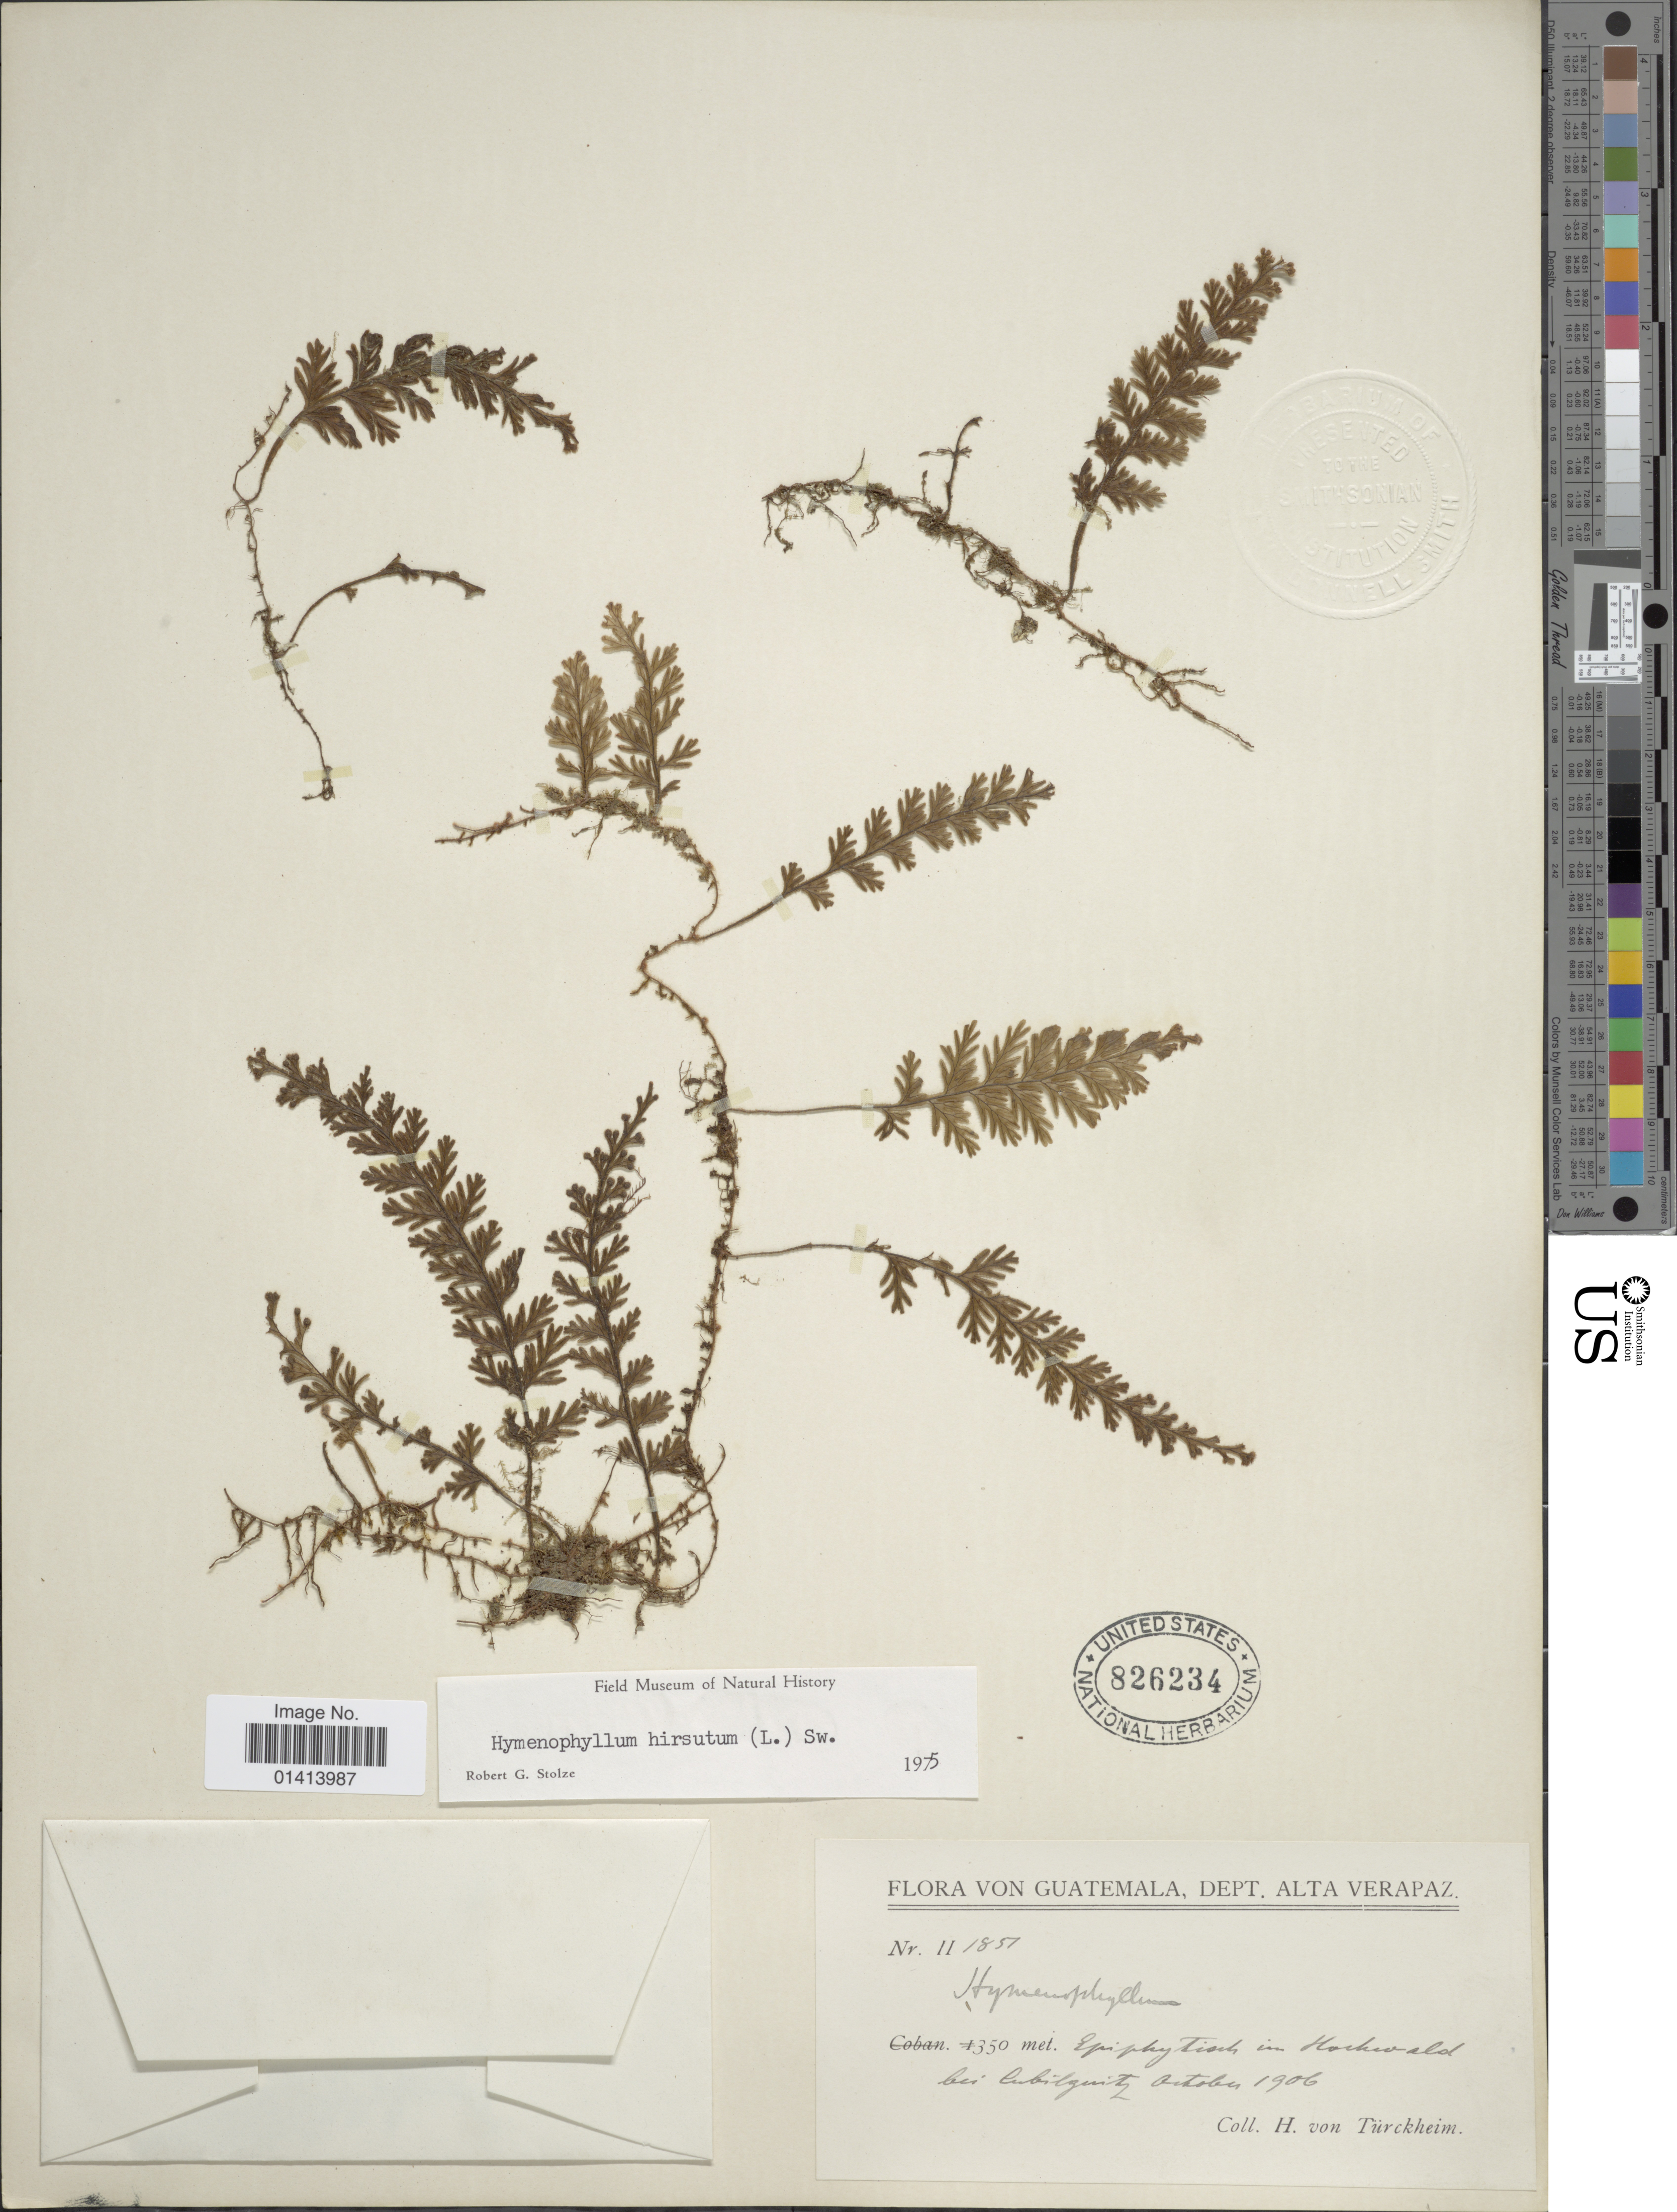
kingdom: Plantae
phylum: Tracheophyta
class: Polypodiopsida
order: Hymenophyllales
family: Hymenophyllaceae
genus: Hymenophyllum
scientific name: Hymenophyllum hirsutum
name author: (L.) Sw.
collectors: H. von Türckheim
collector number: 1851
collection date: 1906-10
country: Guatemala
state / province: Alta Verapaz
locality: Im hochwald bei Cubilgüitz [in the high forest at Cubilgüitz]. Dept. Alta Verapaz.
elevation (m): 350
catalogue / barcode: US 826234